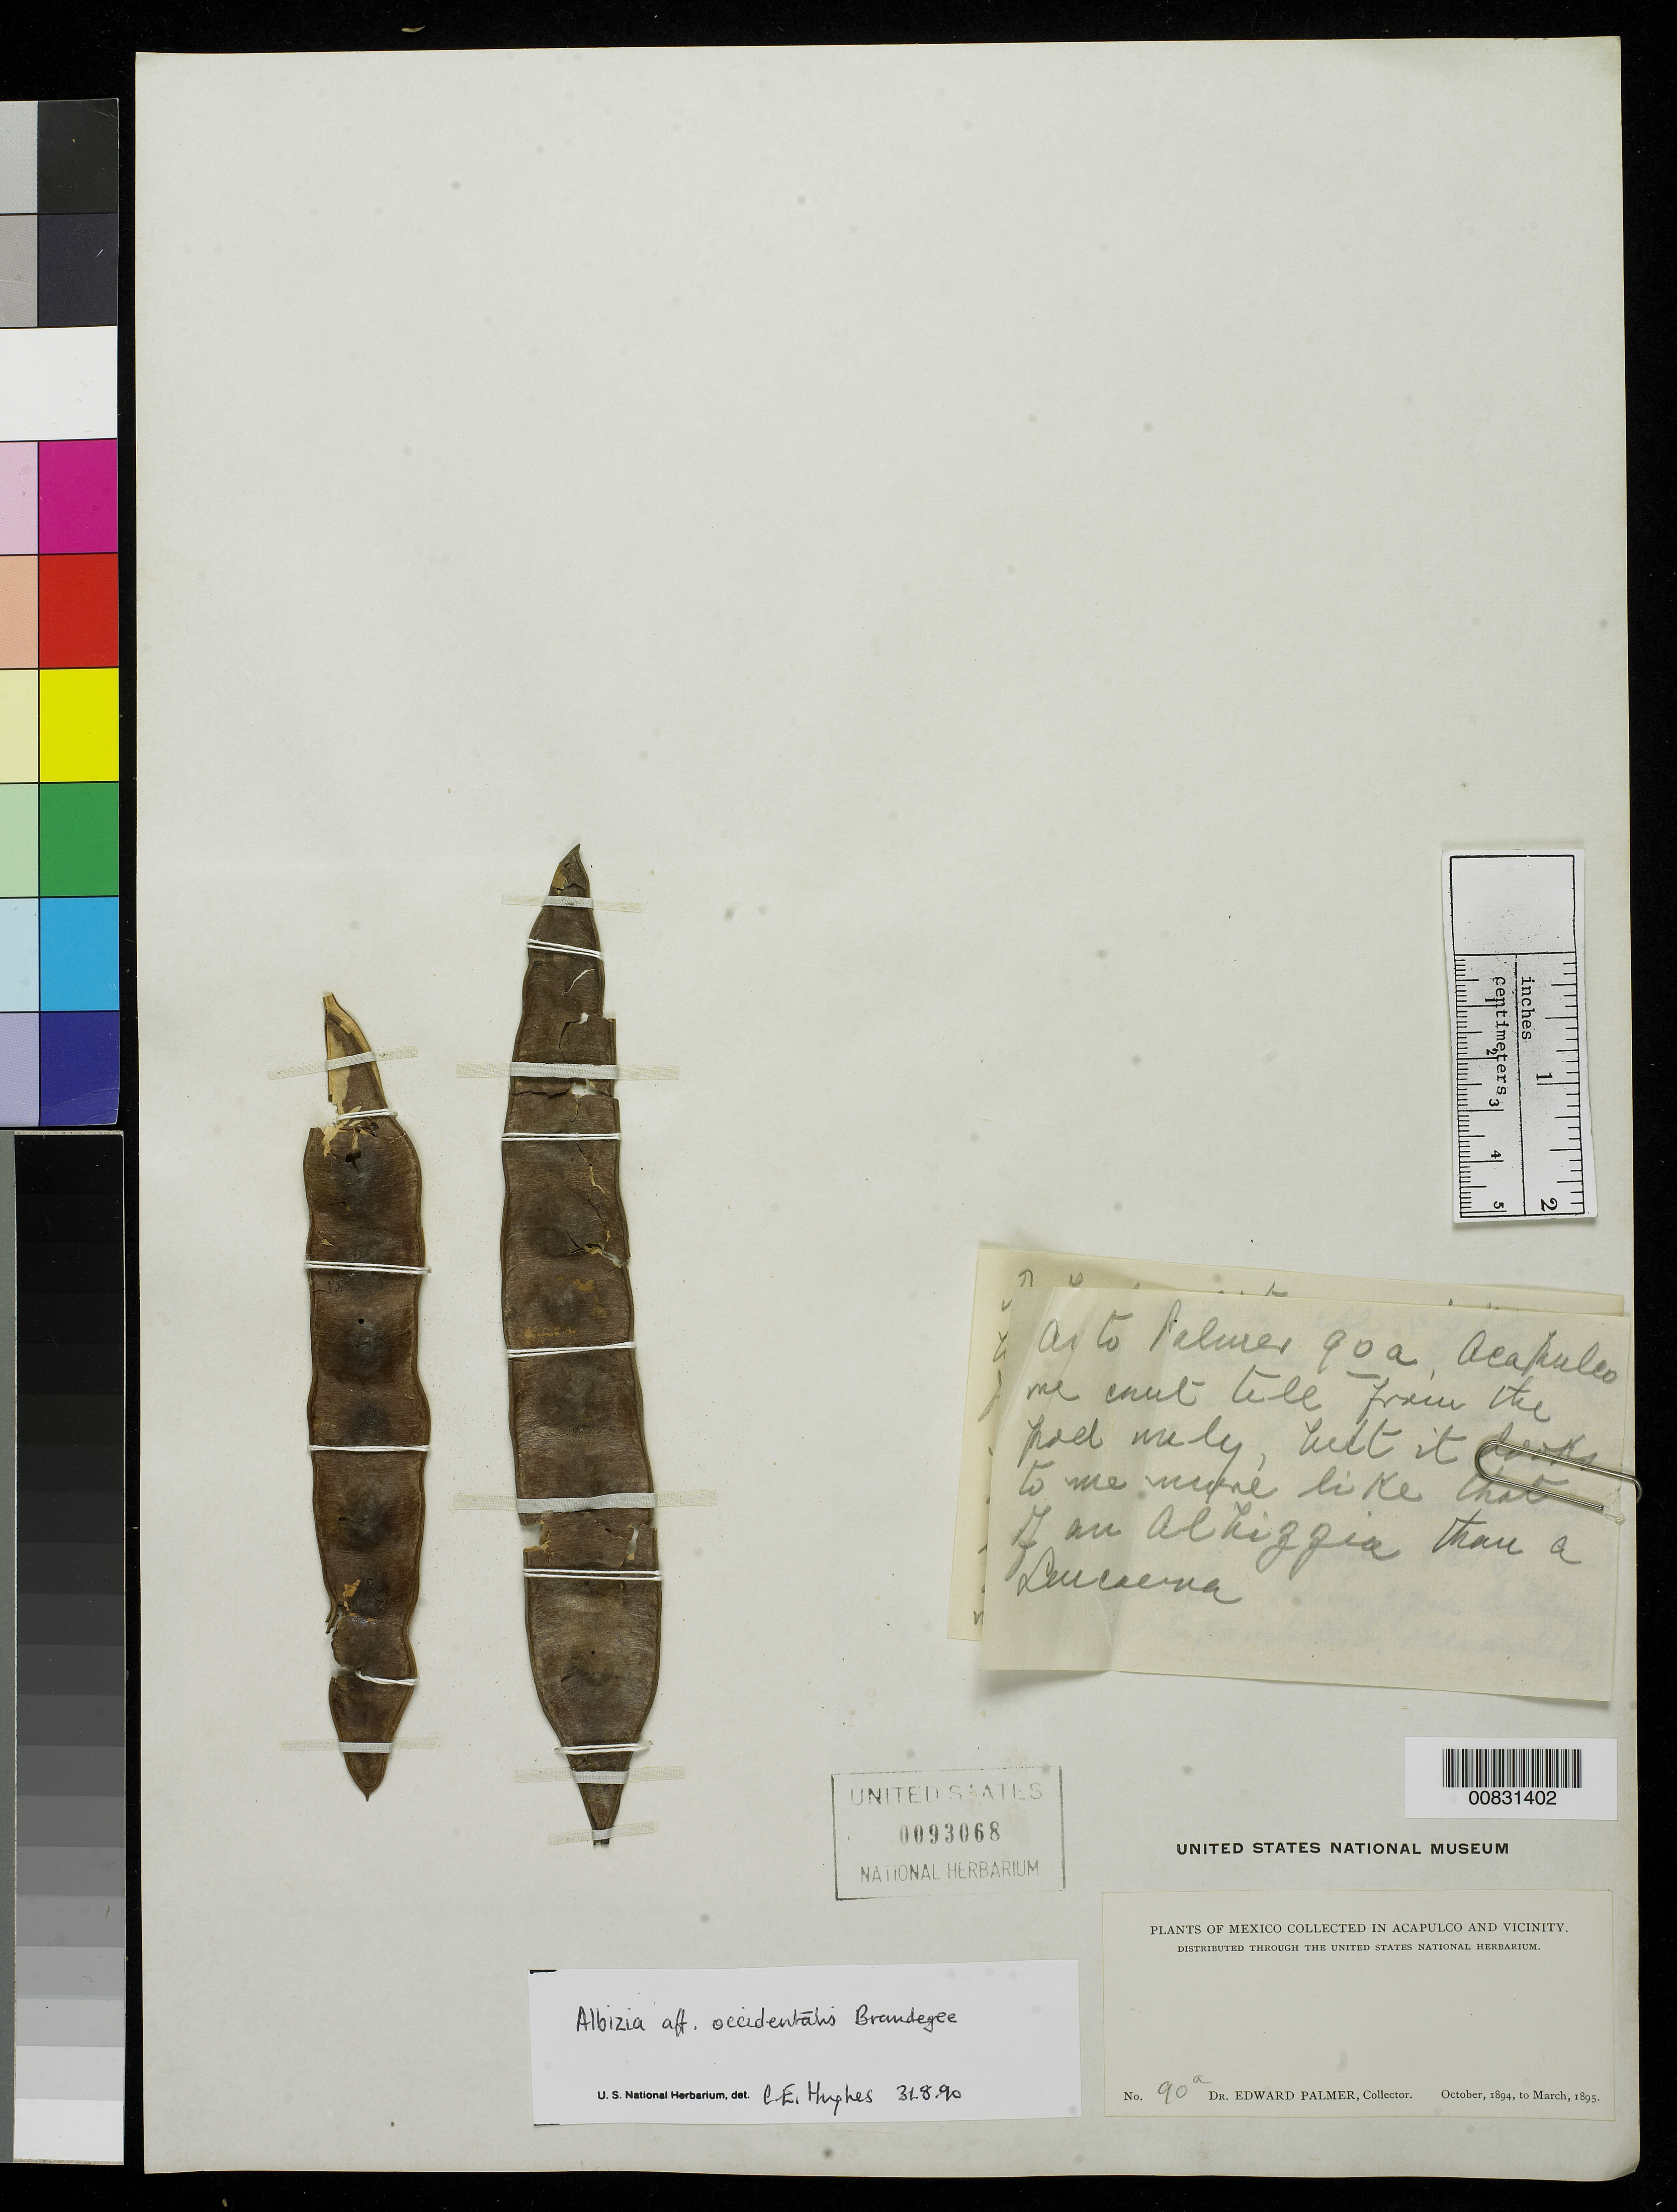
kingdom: Plantae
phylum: Tracheophyta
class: Magnoliopsida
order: Fabales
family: Fabaceae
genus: Hesperalbizia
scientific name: Hesperalbizia occidentalis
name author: (Brandegee) Barneby & J.W. Grimes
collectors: E. Palmer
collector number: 90a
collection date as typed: Oct 1894 to -- Mar 1895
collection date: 1894-10/1895-03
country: Mexico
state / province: Guerrero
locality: Acapulco, Guerrero and vicinity.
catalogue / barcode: US 93068